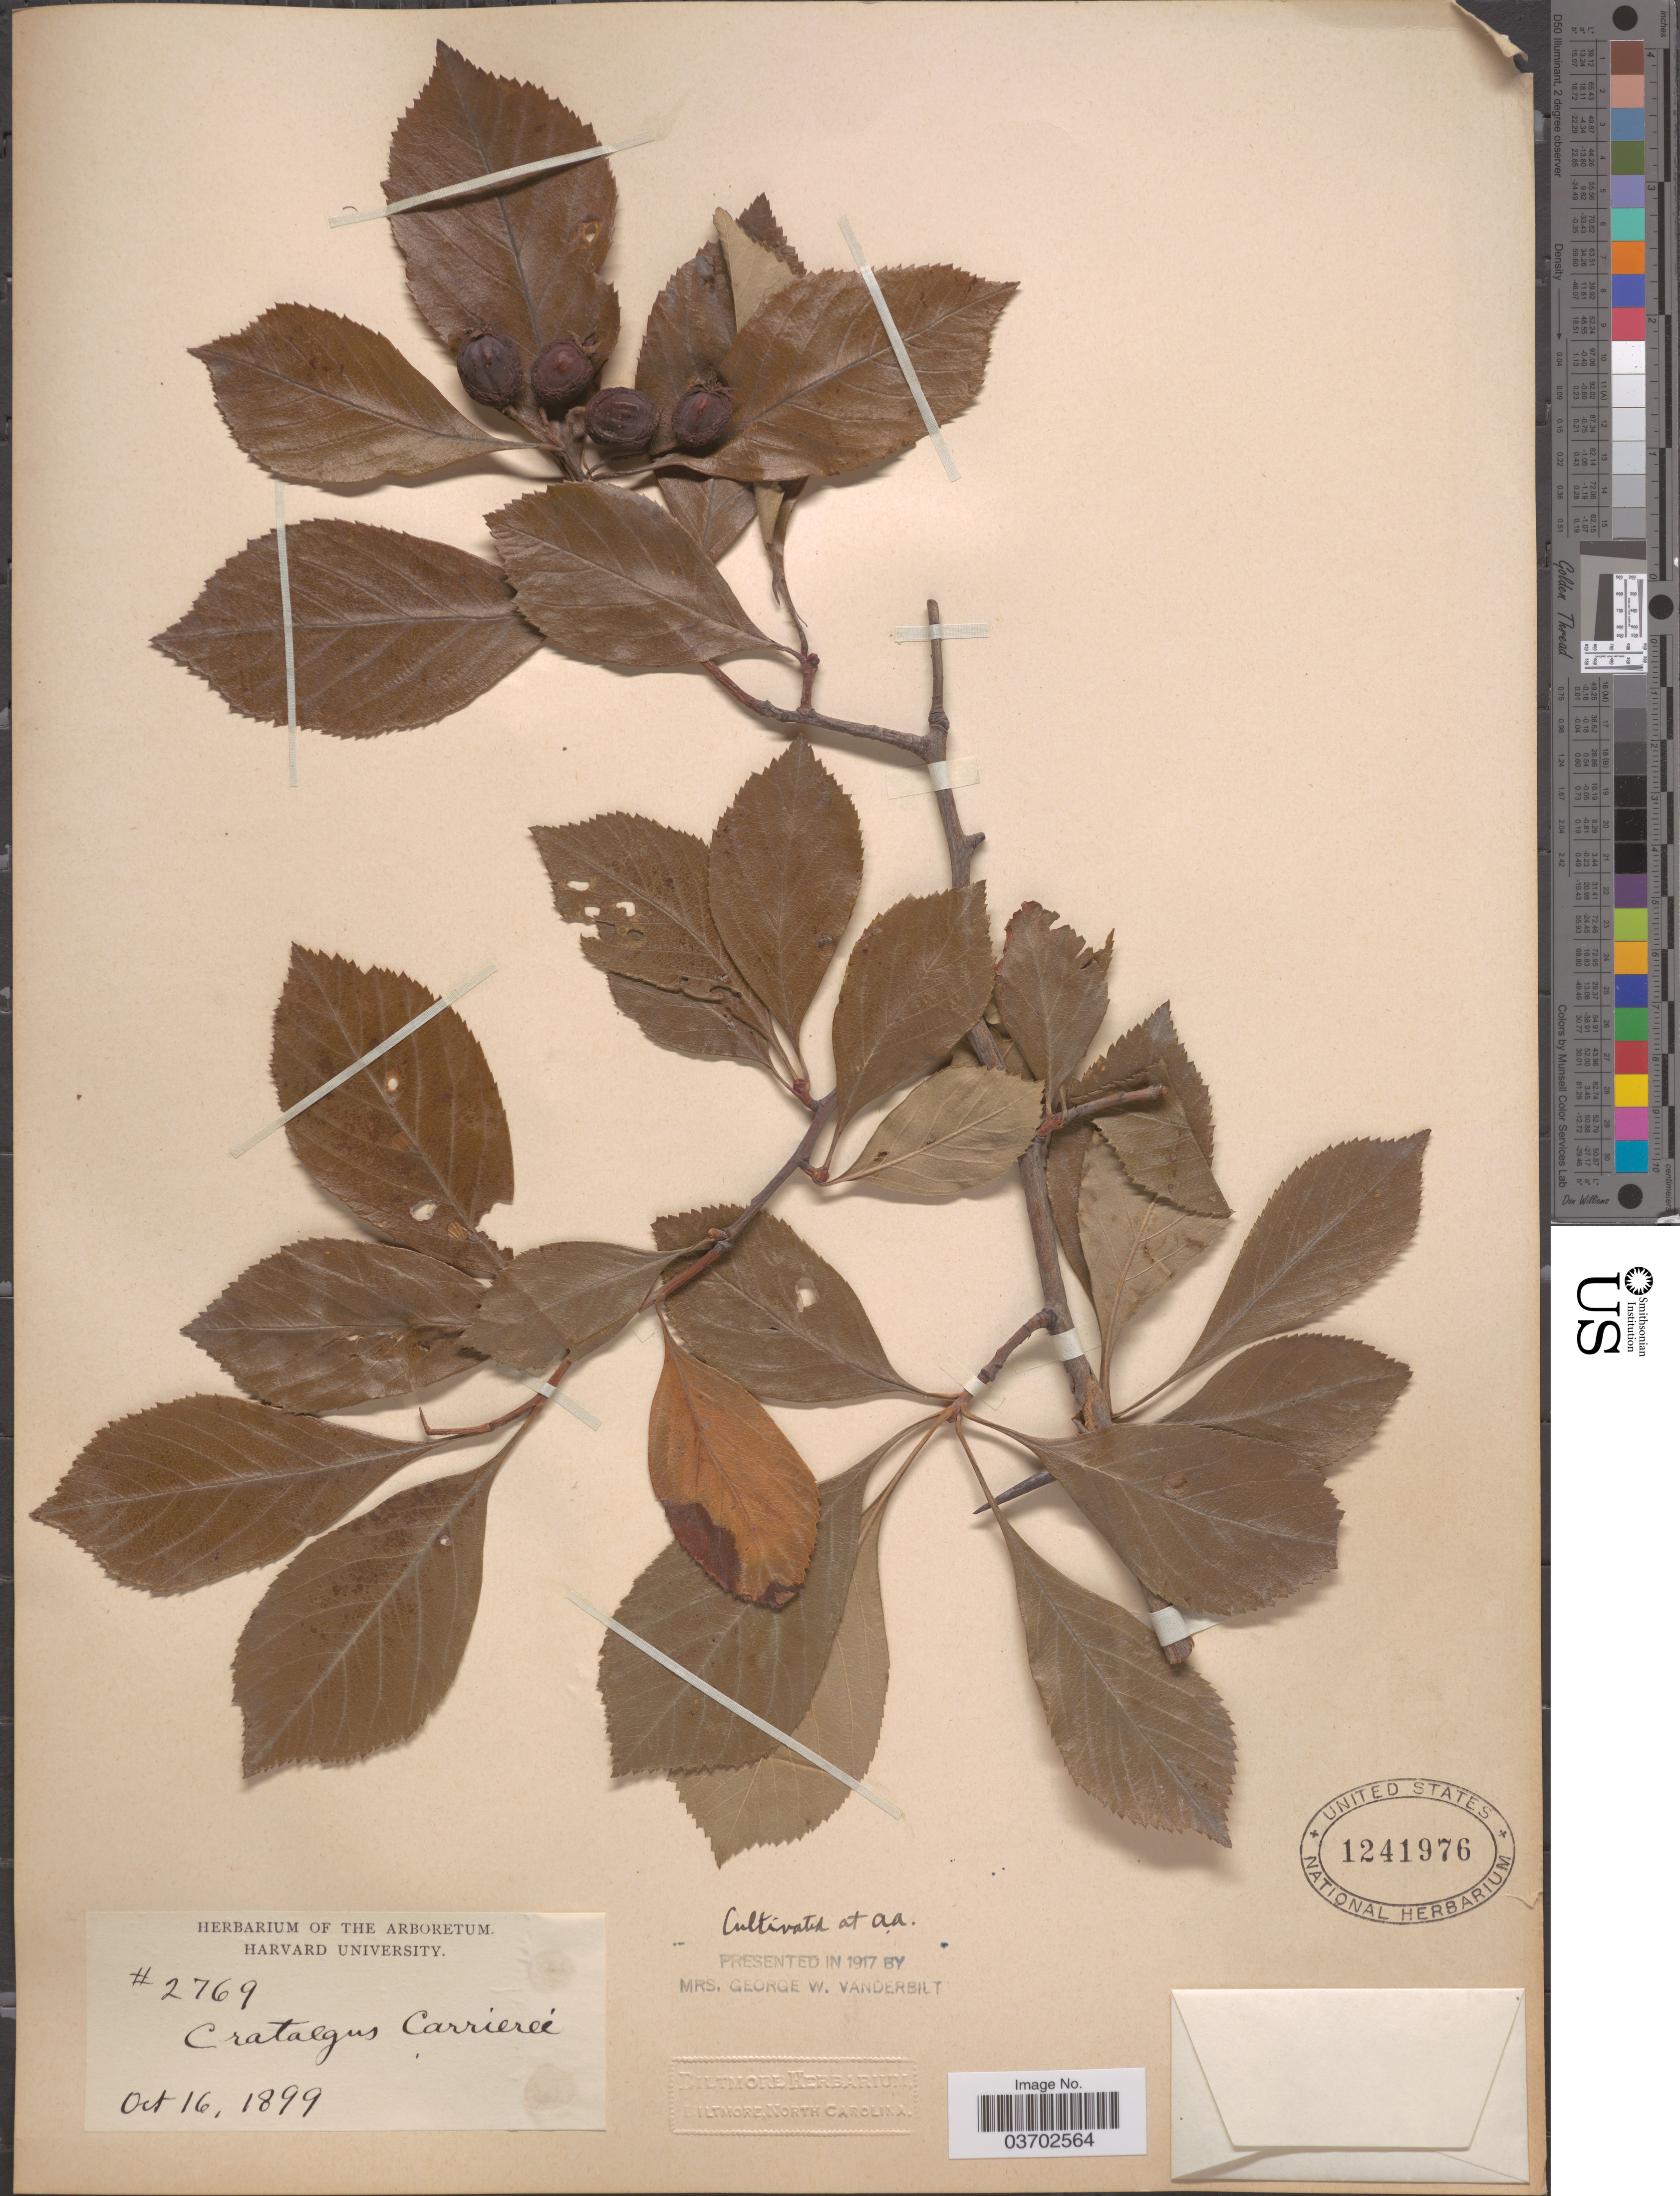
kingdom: Plantae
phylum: Tracheophyta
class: Magnoliopsida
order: Rosales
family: Rosaceae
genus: Crataegus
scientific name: Crataegus carrierei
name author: Hort.Vauvel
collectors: Ex herb. of the Arboretum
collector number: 2769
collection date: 1899-10-16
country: United States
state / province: Massachusetts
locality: A. A.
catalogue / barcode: US 1241976